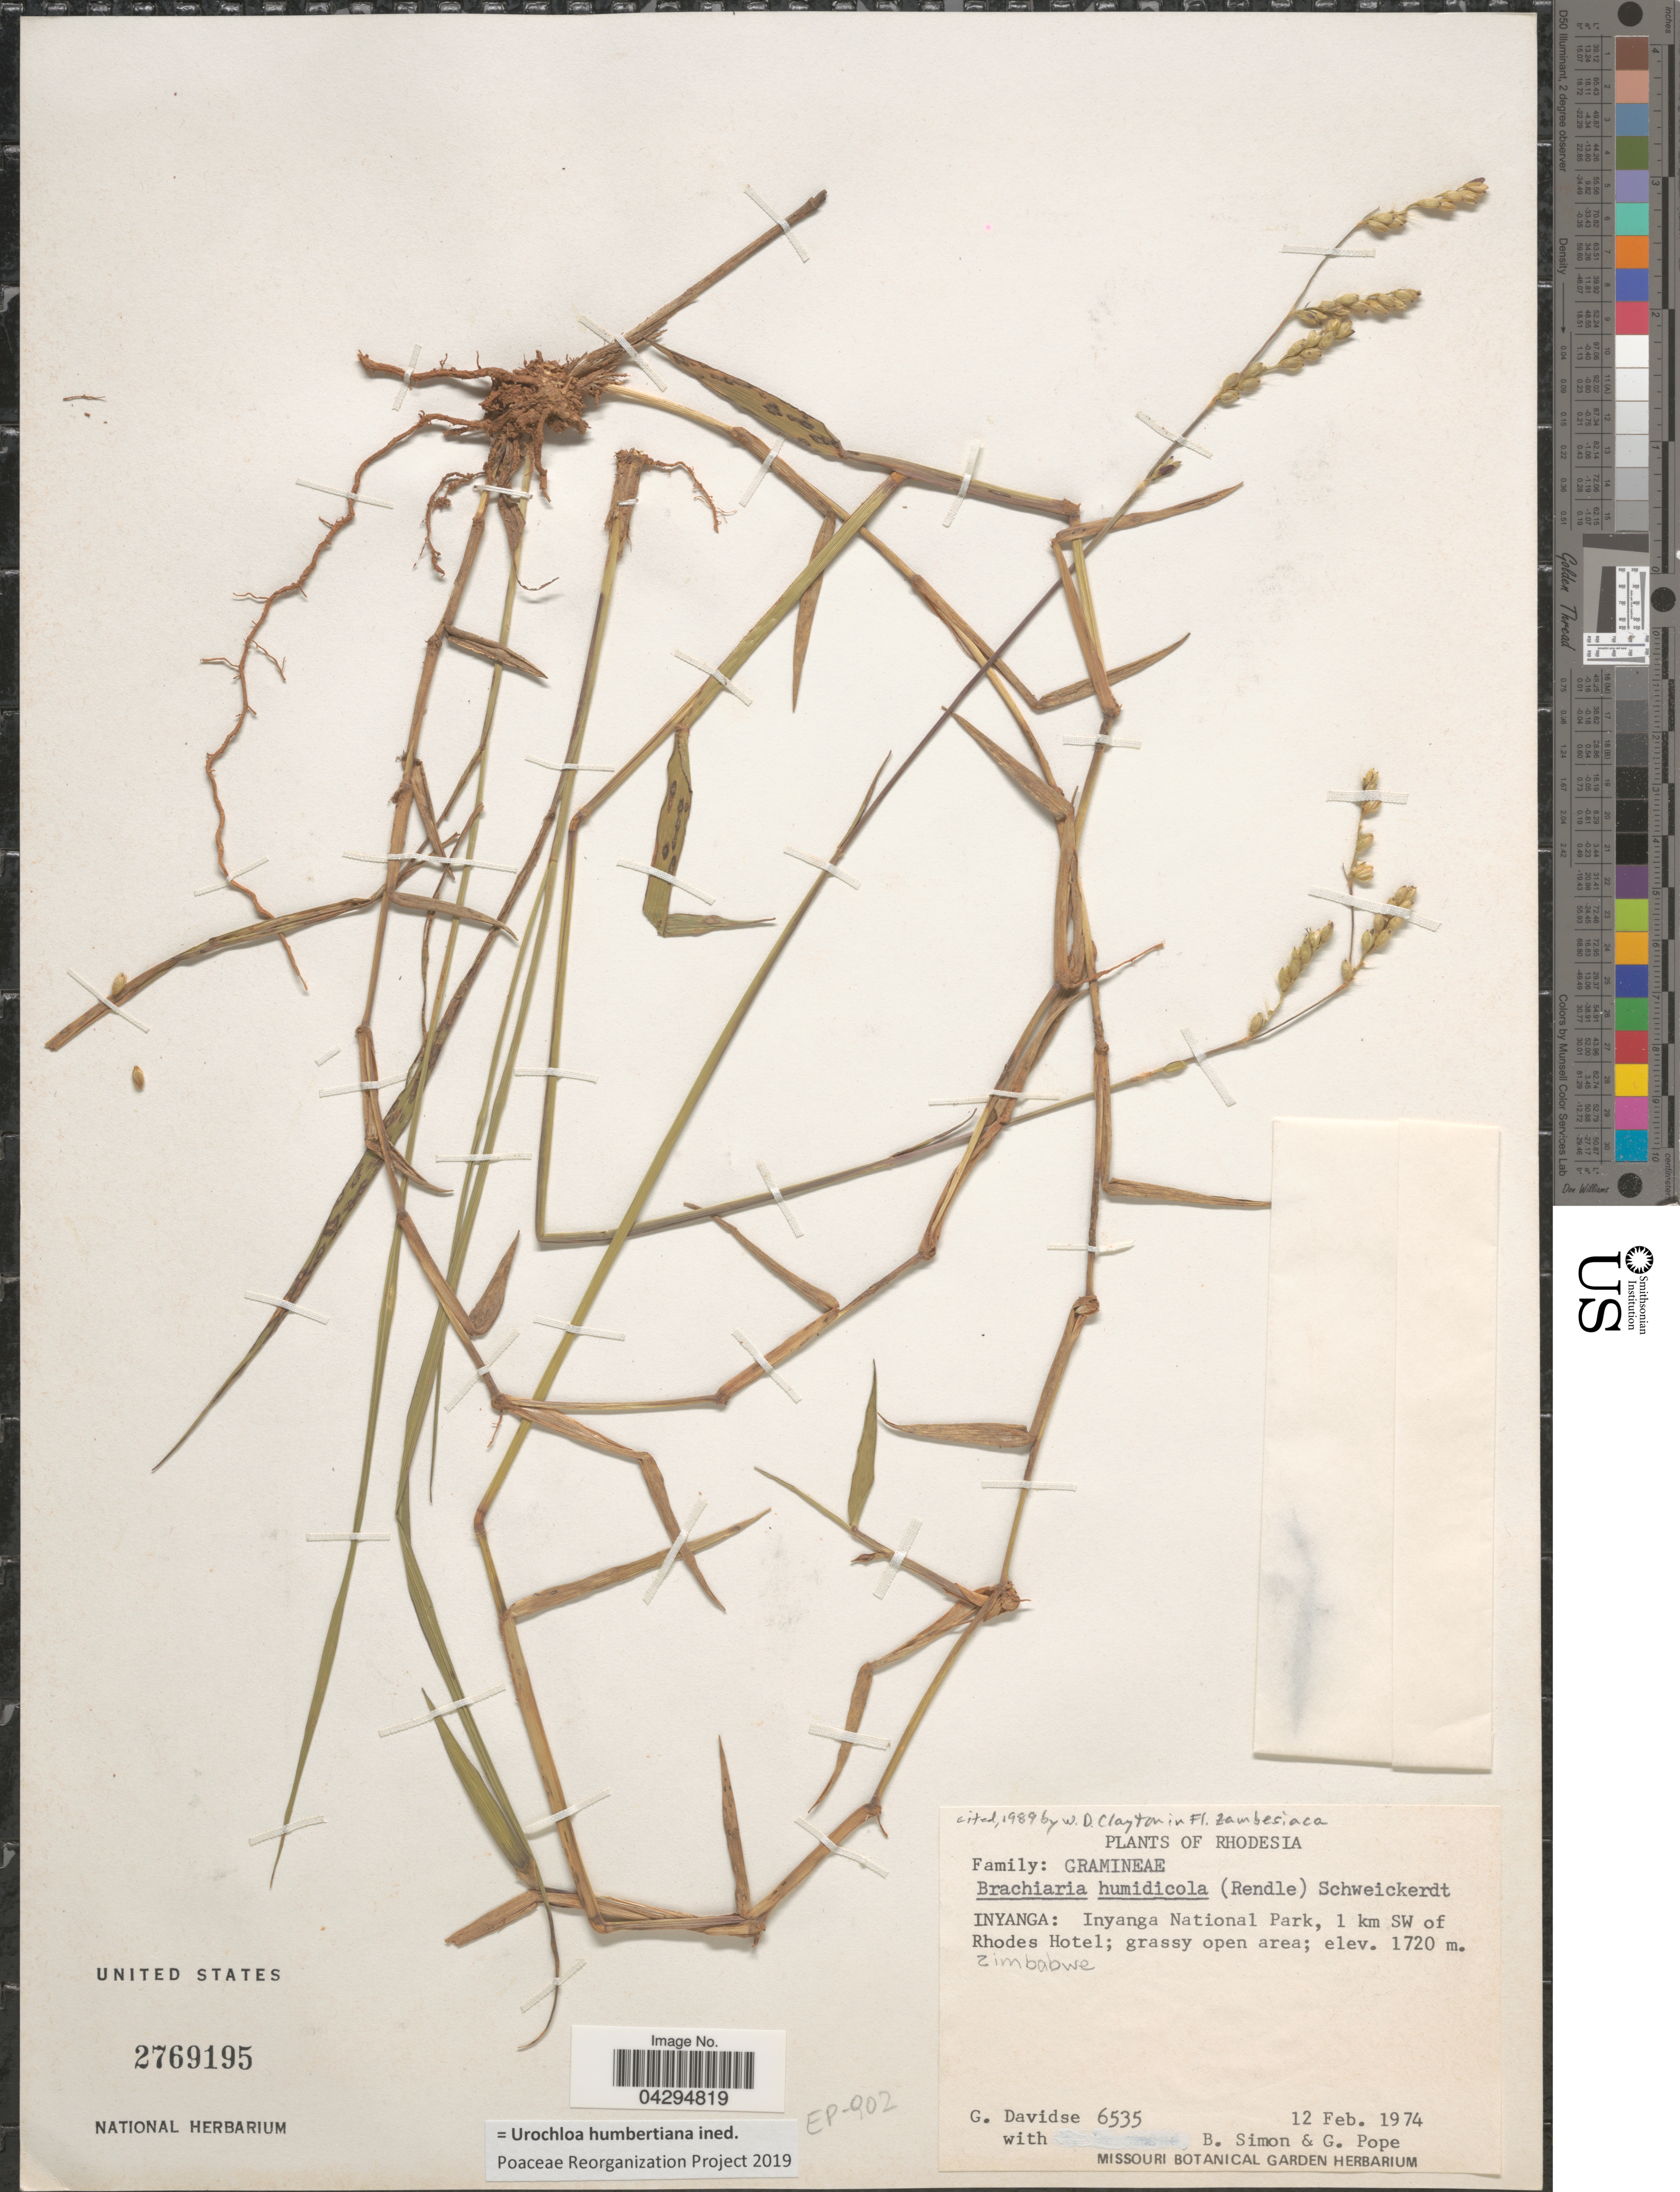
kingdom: Plantae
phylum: Tracheophyta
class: Liliopsida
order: Poales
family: Poaceae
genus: Urochloa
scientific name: Urochloa humbertiana ined.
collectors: G. Davidse, B. Simon & G. Pope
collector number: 6535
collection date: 1974-02-12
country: Zimbabwe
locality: Rhodesia. Inyanga: Inyanga National Park, 1 km SW of Rhodes Hotel; grassy open area.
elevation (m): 1720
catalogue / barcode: US 2769195